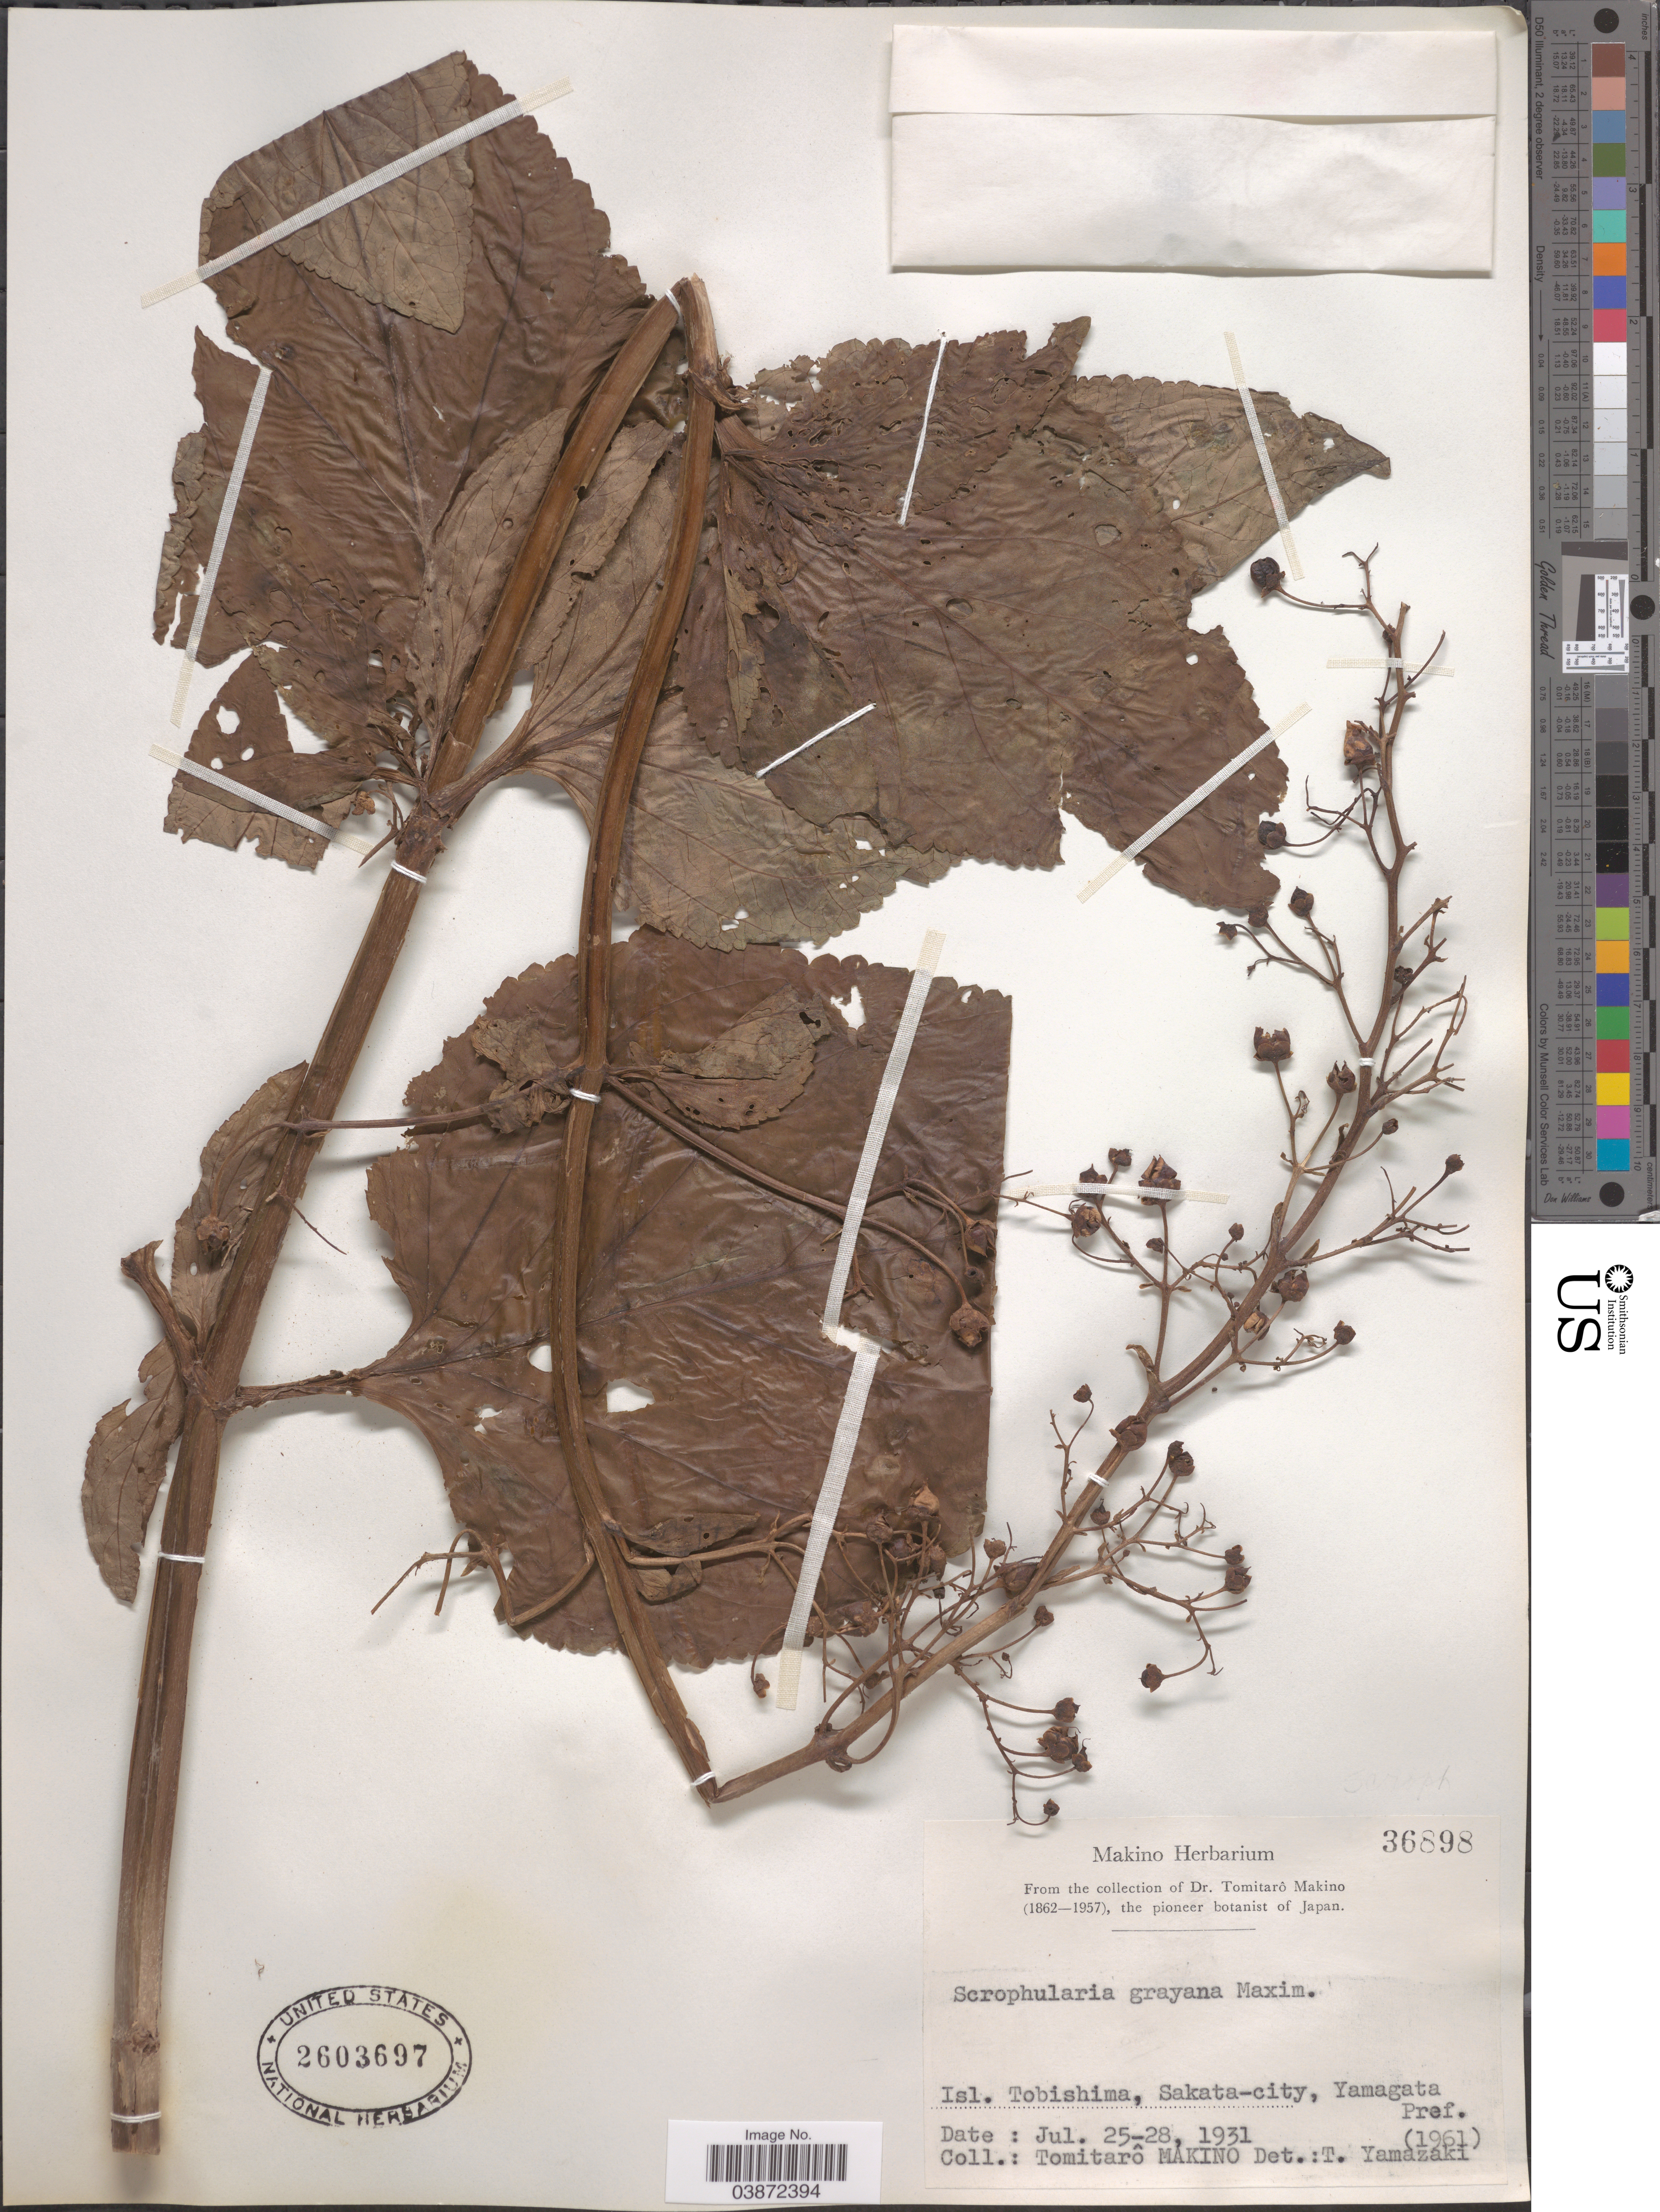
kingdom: Plantae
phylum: Tracheophyta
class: Magnoliopsida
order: Lamiales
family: Scrophulariaceae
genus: Scrophularia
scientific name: Scrophularia grayana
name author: Maxim. ex Kom.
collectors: T. Makino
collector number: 36898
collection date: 1931-07-25/1931-07-28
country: Japan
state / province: Yamagata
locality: Isl. Tobishima, Sakata-city, Yamagata Pref.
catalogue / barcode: US 2603697